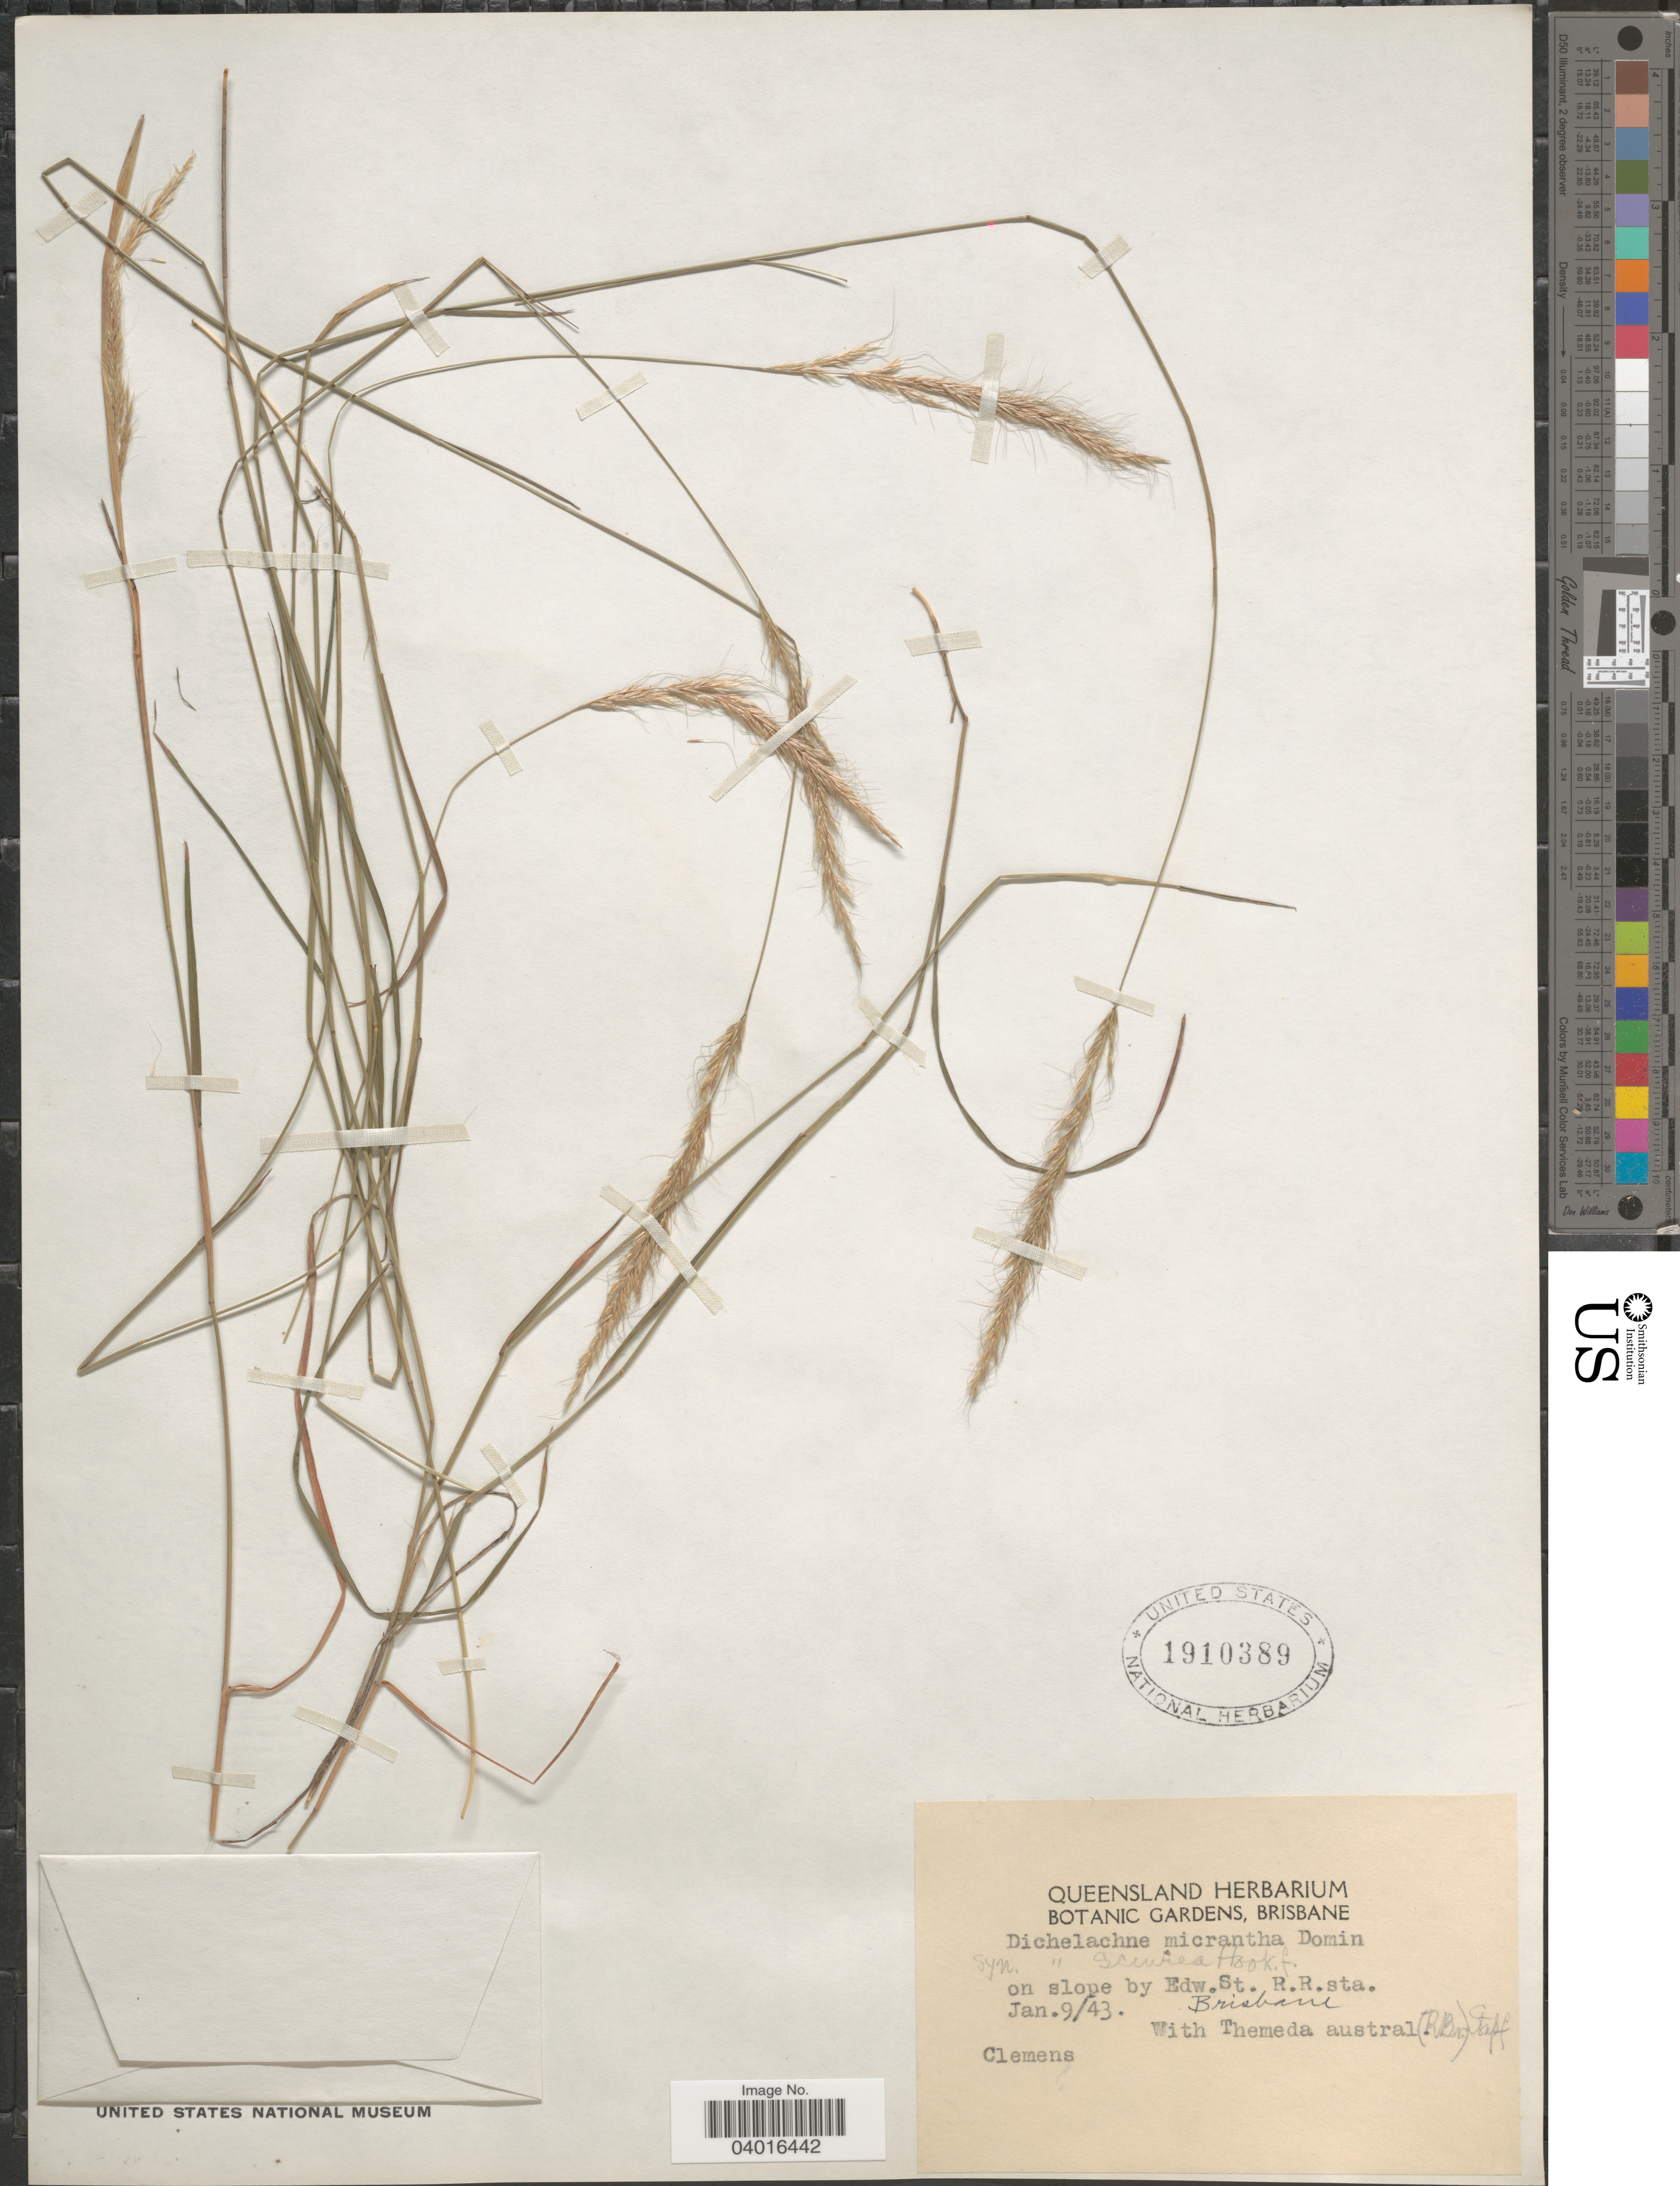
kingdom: Plantae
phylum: Tracheophyta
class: Liliopsida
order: Poales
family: Poaceae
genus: Dichelachne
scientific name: Dichelachne micrantha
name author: (Cav.) Domin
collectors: -. Clemens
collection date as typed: Transcribed d/m/y: 9/1/43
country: Australia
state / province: Queensland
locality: On slope by Edw.St. R.R.sta. Brisbane.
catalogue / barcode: US 1910389